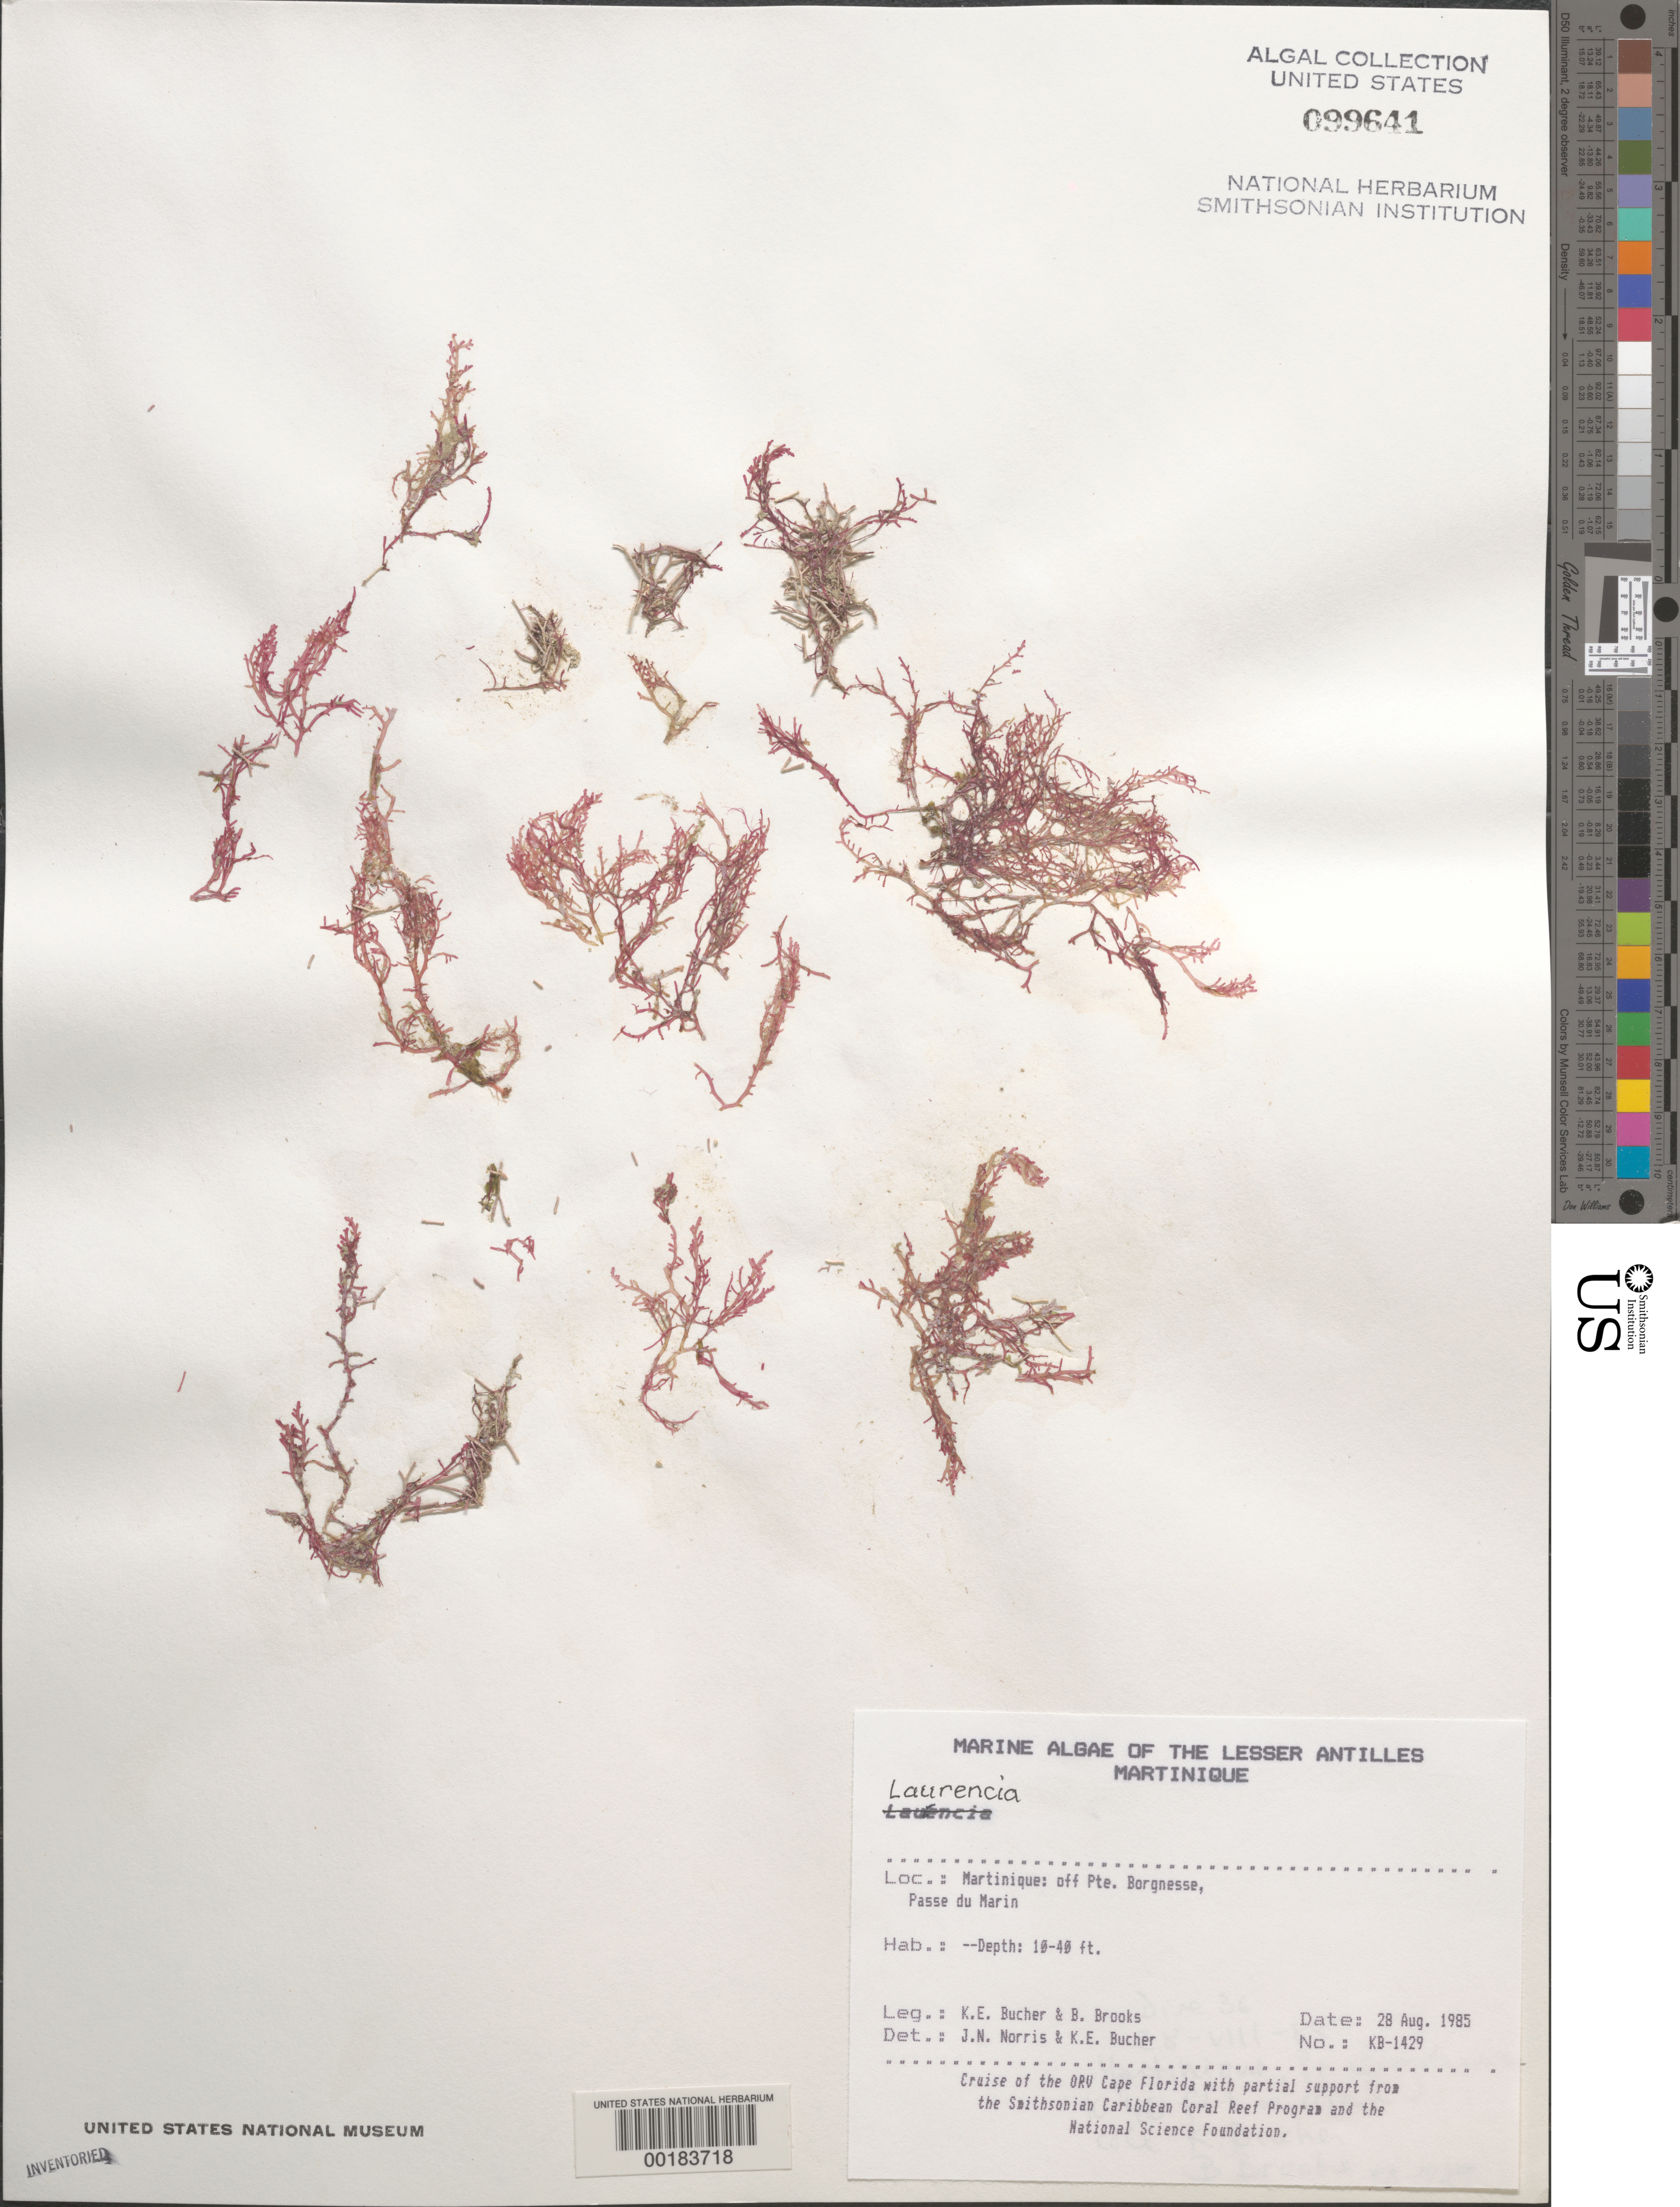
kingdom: Plantae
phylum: Rhodophyta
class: Florideophyceae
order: Ceramiales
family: Rhodomelaceae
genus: Laurencia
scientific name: Laurencia sp.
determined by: Norris, J. N.; Bucher, K. E.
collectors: K. E. Bucher & B. Brooks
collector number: Kb-1429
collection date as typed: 28 Aug 1985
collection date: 1985-08-28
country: Martinique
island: Martinique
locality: Passe du Marin, off Pointe Borgnesse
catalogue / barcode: US 99641